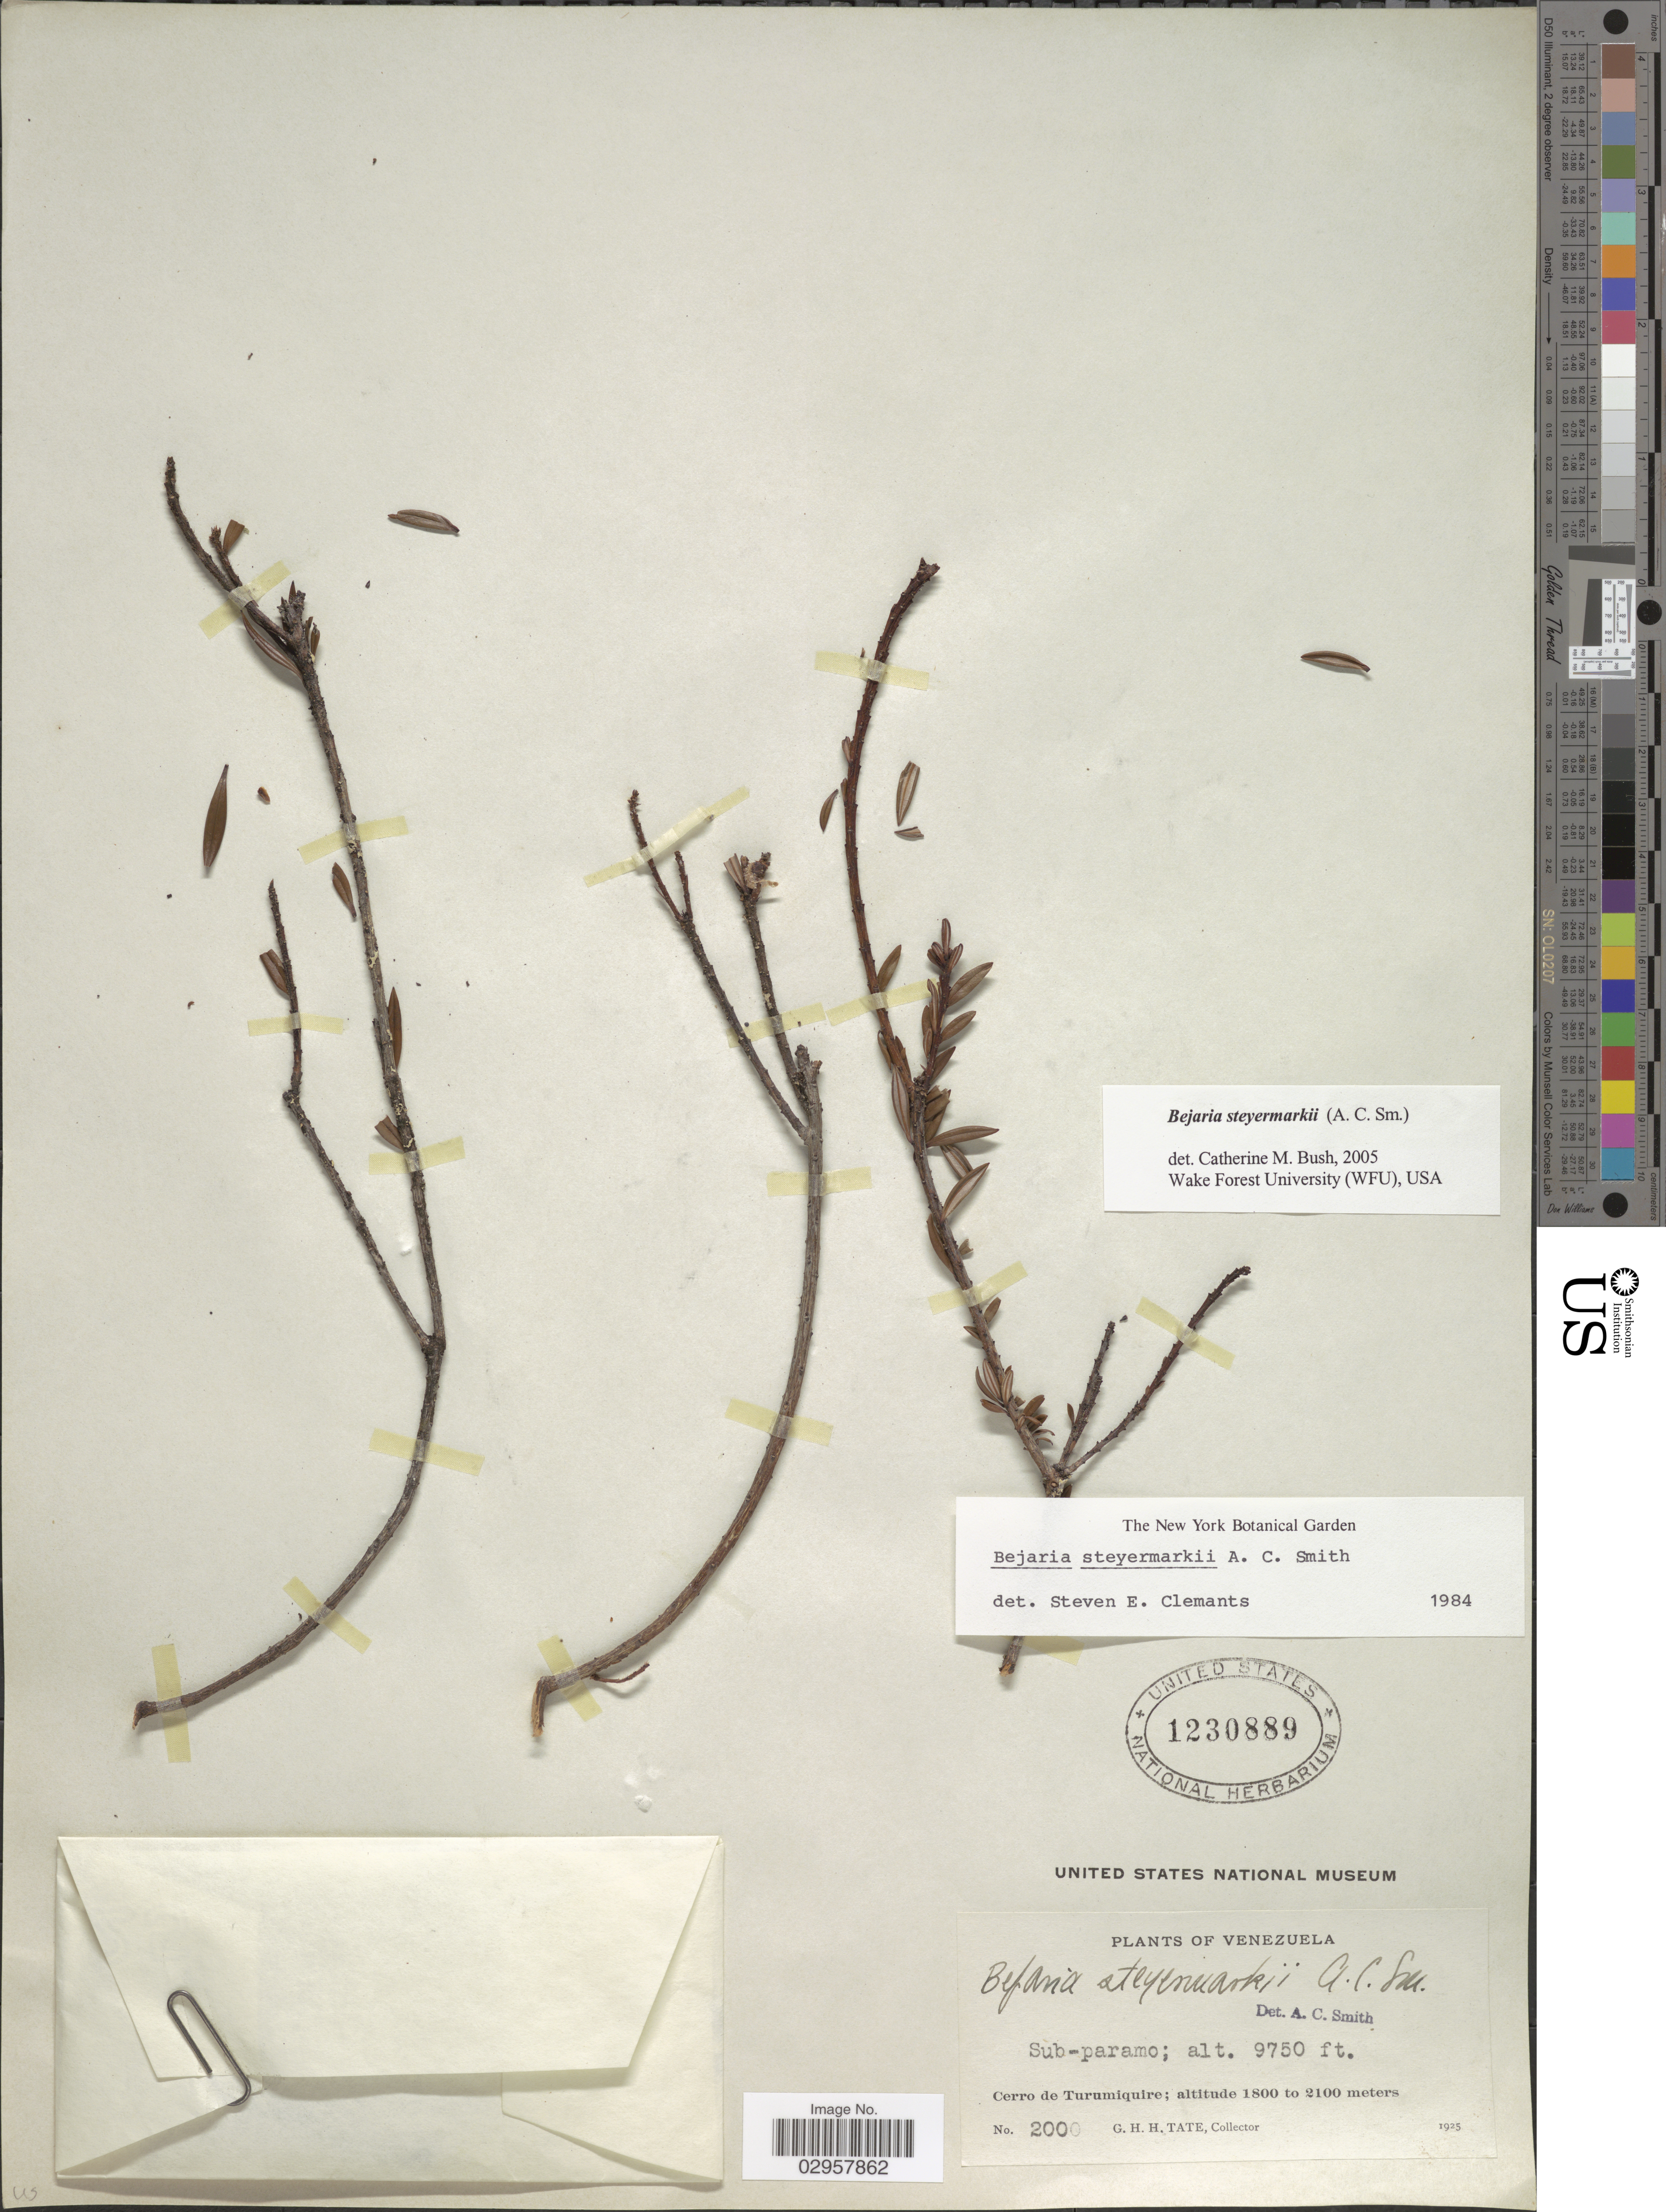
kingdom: Plantae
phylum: Tracheophyta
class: Magnoliopsida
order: Ericales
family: Ericaceae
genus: Bejaria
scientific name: Bejaria steyermarkii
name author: A.C. Sm.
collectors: G. H. H.Tate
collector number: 200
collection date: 1925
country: Venezuela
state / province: Sucre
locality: Cerro de Turumuquire.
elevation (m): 2972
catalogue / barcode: US 1230889